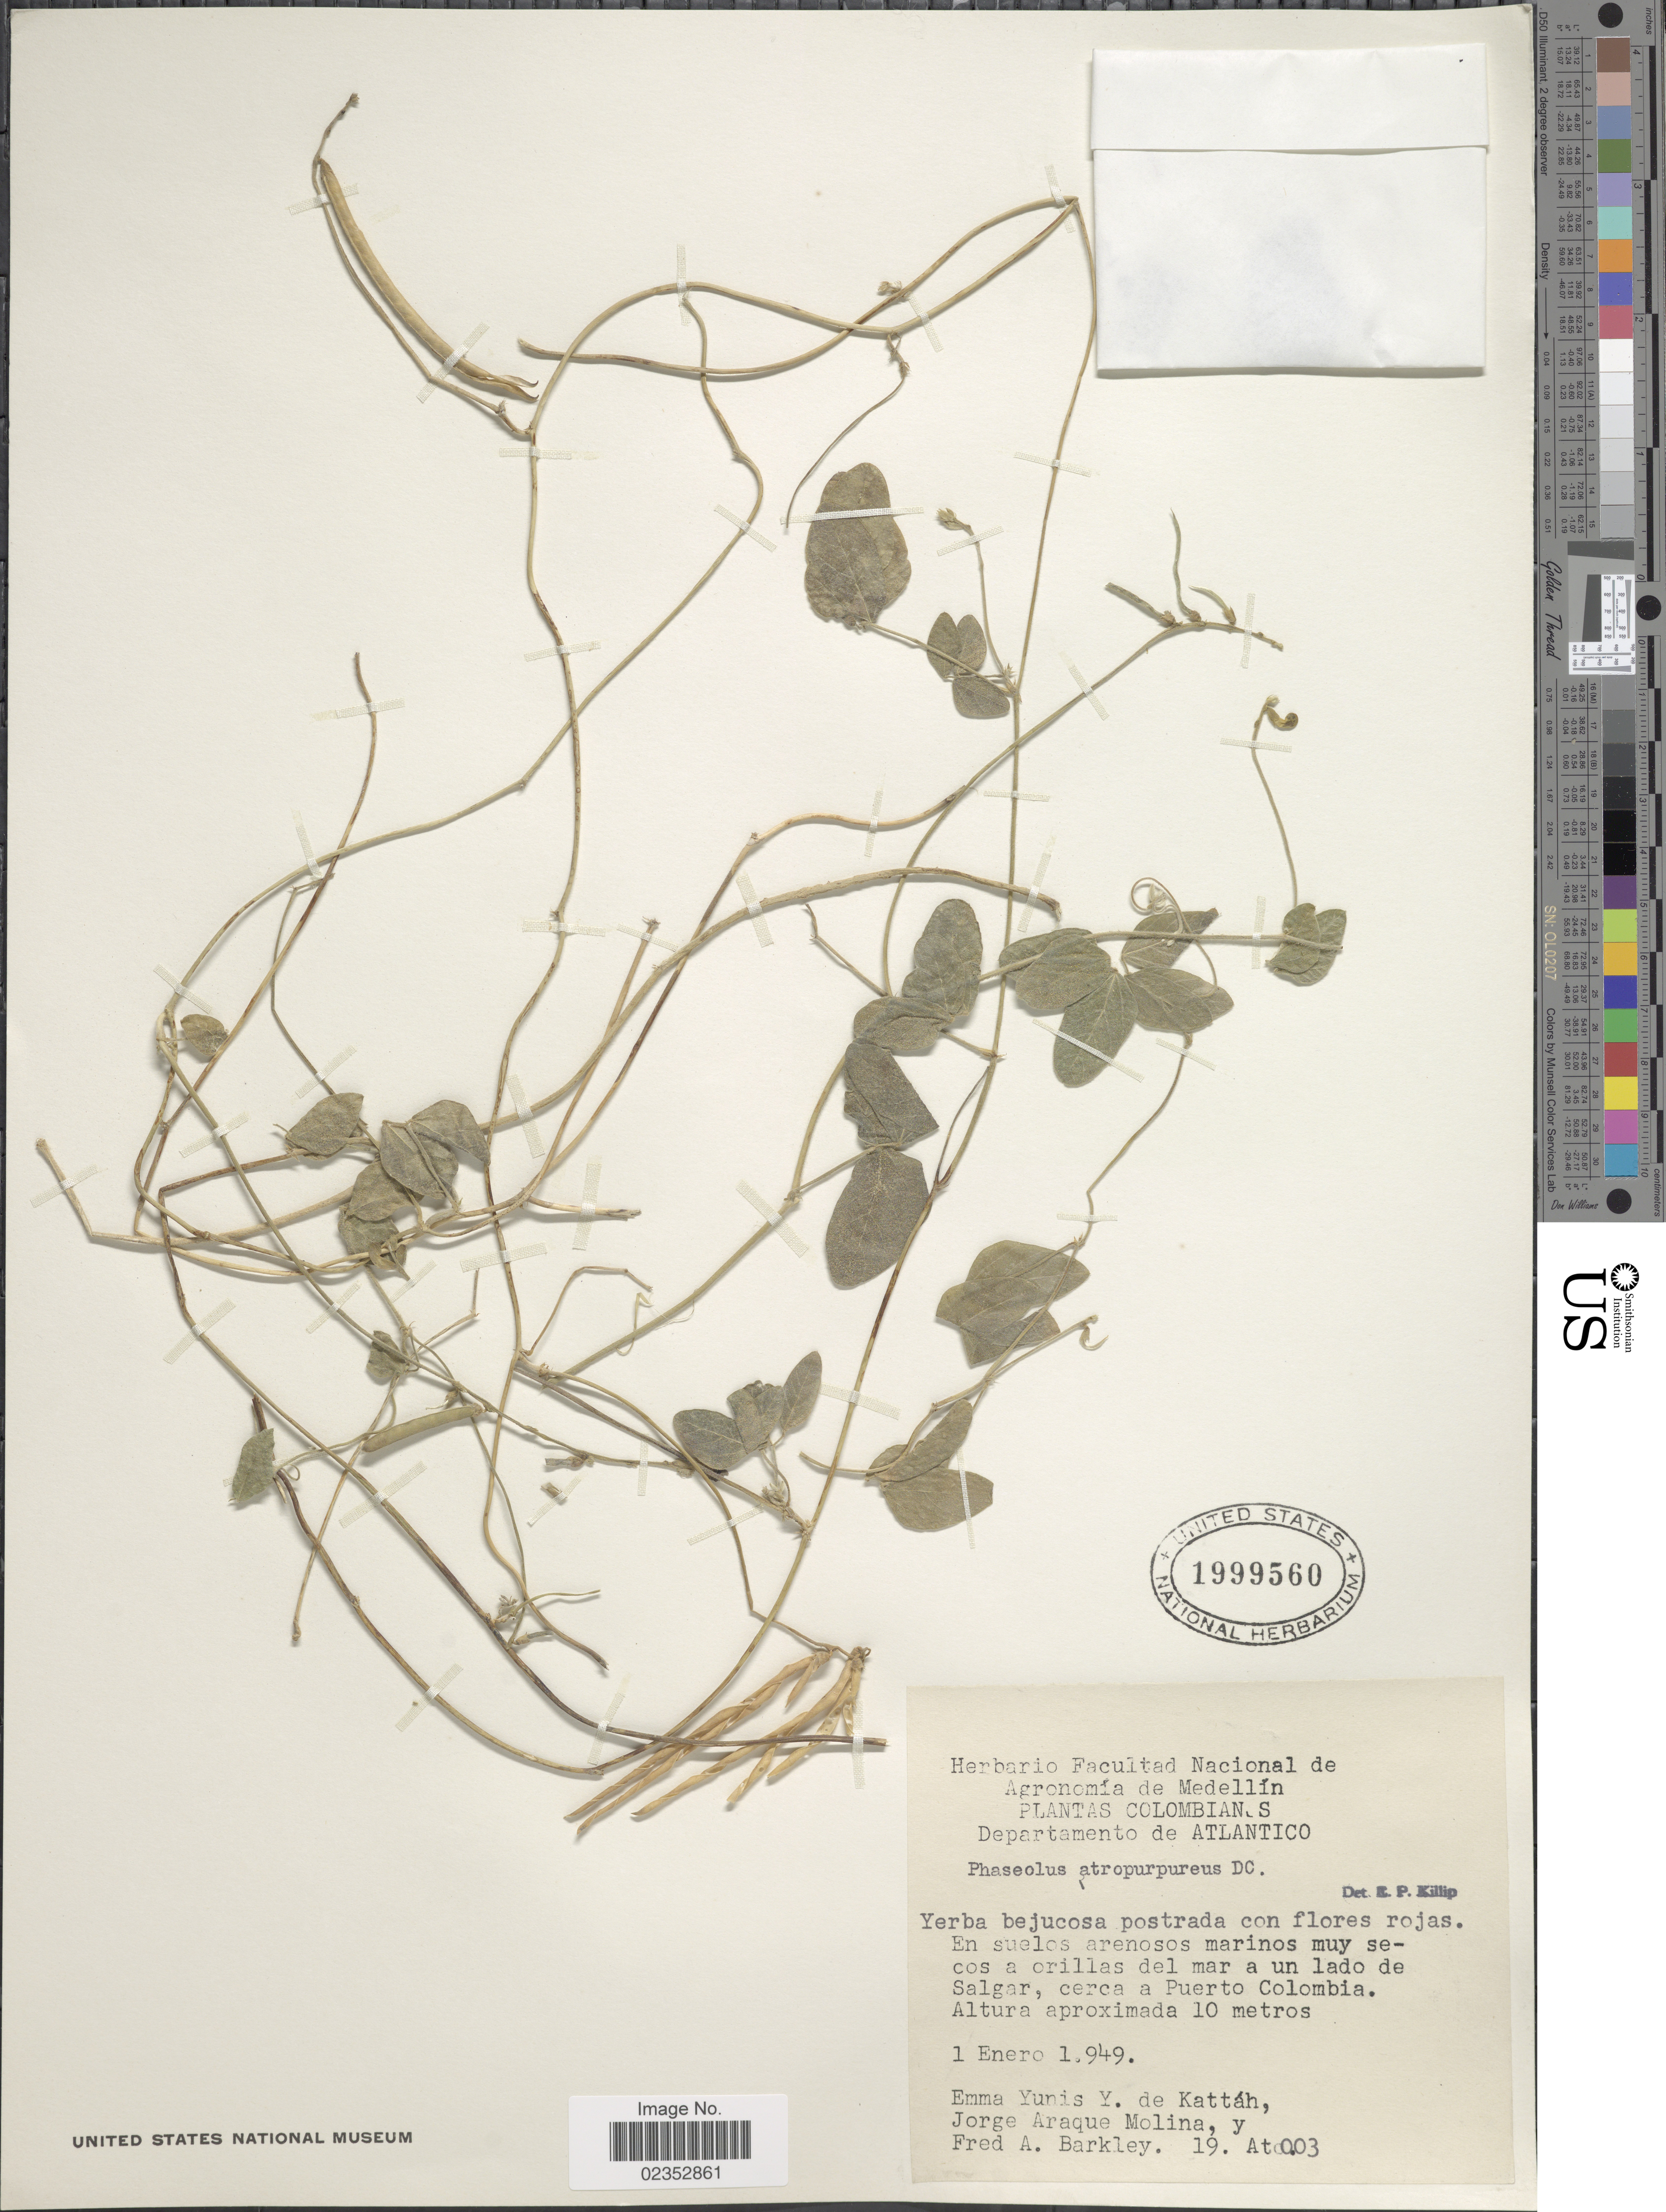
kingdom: Plantae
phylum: Tracheophyta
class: Magnoliopsida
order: Fabales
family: Fabaceae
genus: Macroptilium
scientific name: Macroptilium gracile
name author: (Poepp. ex Benth.) Urb.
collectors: E. de Kattáh, J. Araque Molina & F. A. Barkley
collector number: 19.At003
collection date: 1949-01-01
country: Colombia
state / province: Atlántico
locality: Departamento de Atlantico, En suelos arenosos marinos muy secos a orillas del mar a un lado de Salgar, cerca a Puerto Colombia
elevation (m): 10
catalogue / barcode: US 1999560